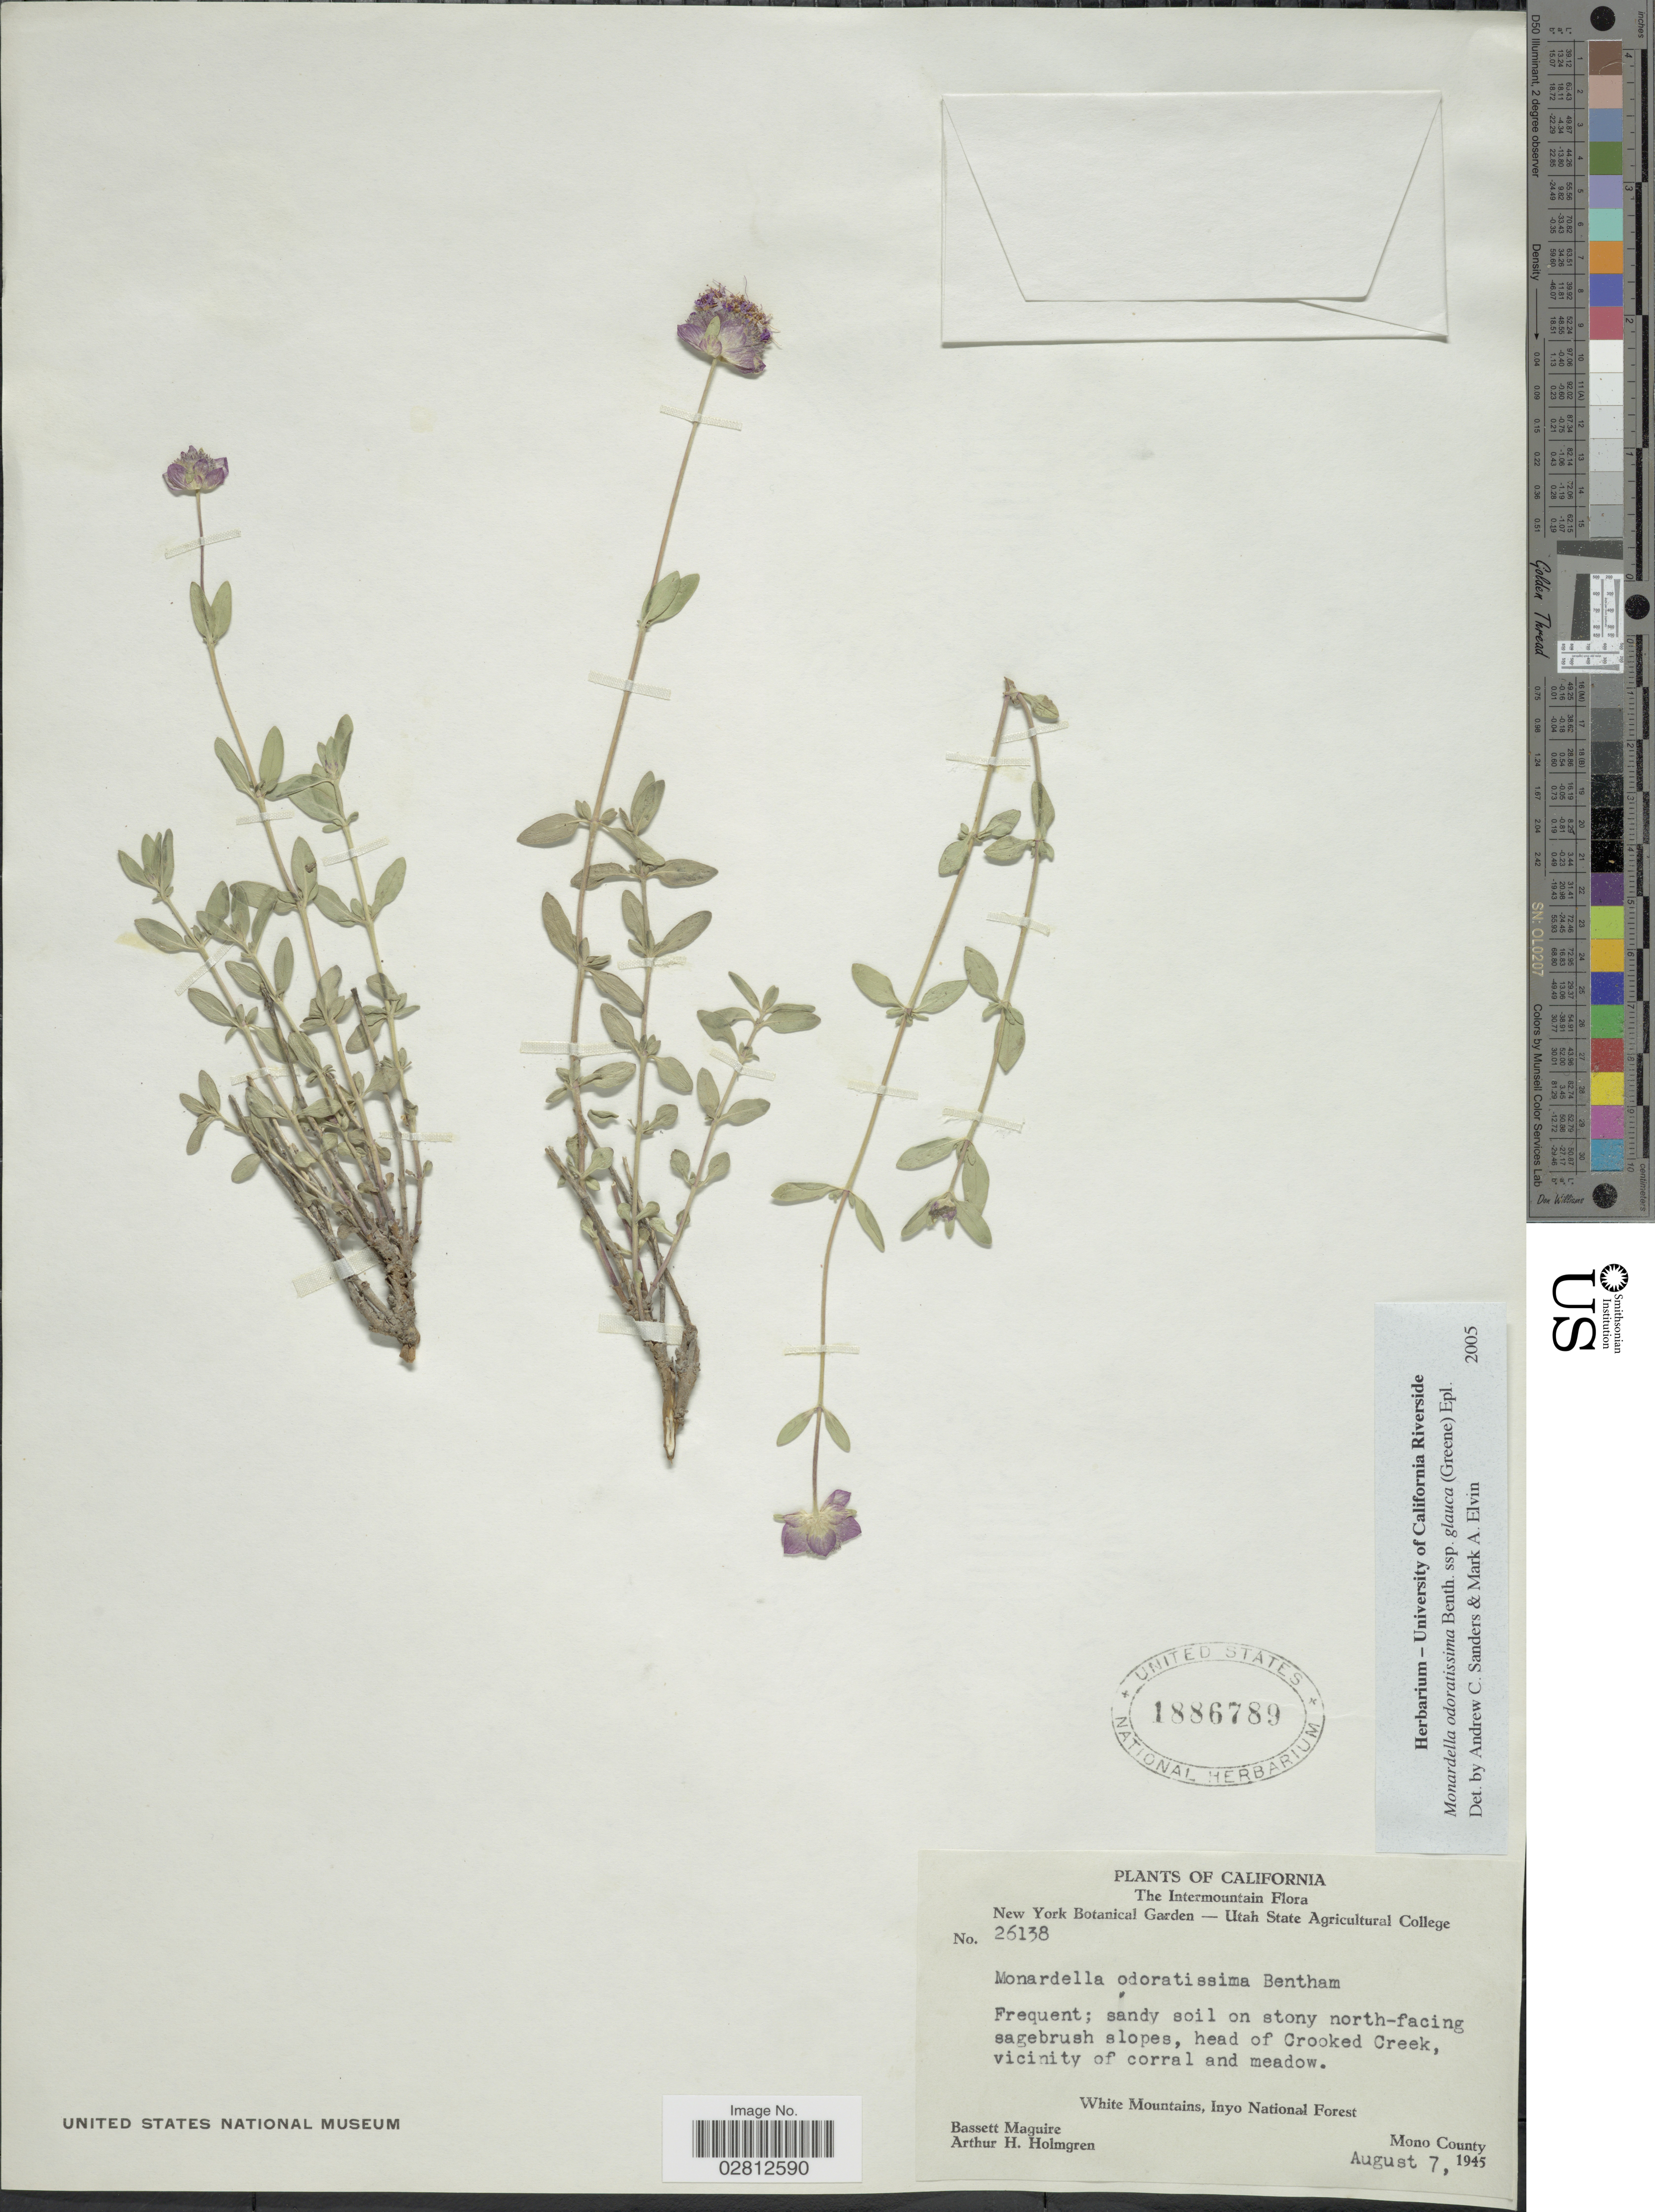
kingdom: Plantae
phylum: Tracheophyta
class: Magnoliopsida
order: Lamiales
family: Lamiaceae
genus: Monardella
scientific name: Monardella odoratissima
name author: Benth.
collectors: B. Maguire & A. H. Holmgren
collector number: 26138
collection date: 1945-08-07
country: United States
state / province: California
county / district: Mono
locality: Head of Crooked Creek, vicinity of corral and meadow, White Mountains, Inyo National Forest, Mono County.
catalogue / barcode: US 1886789